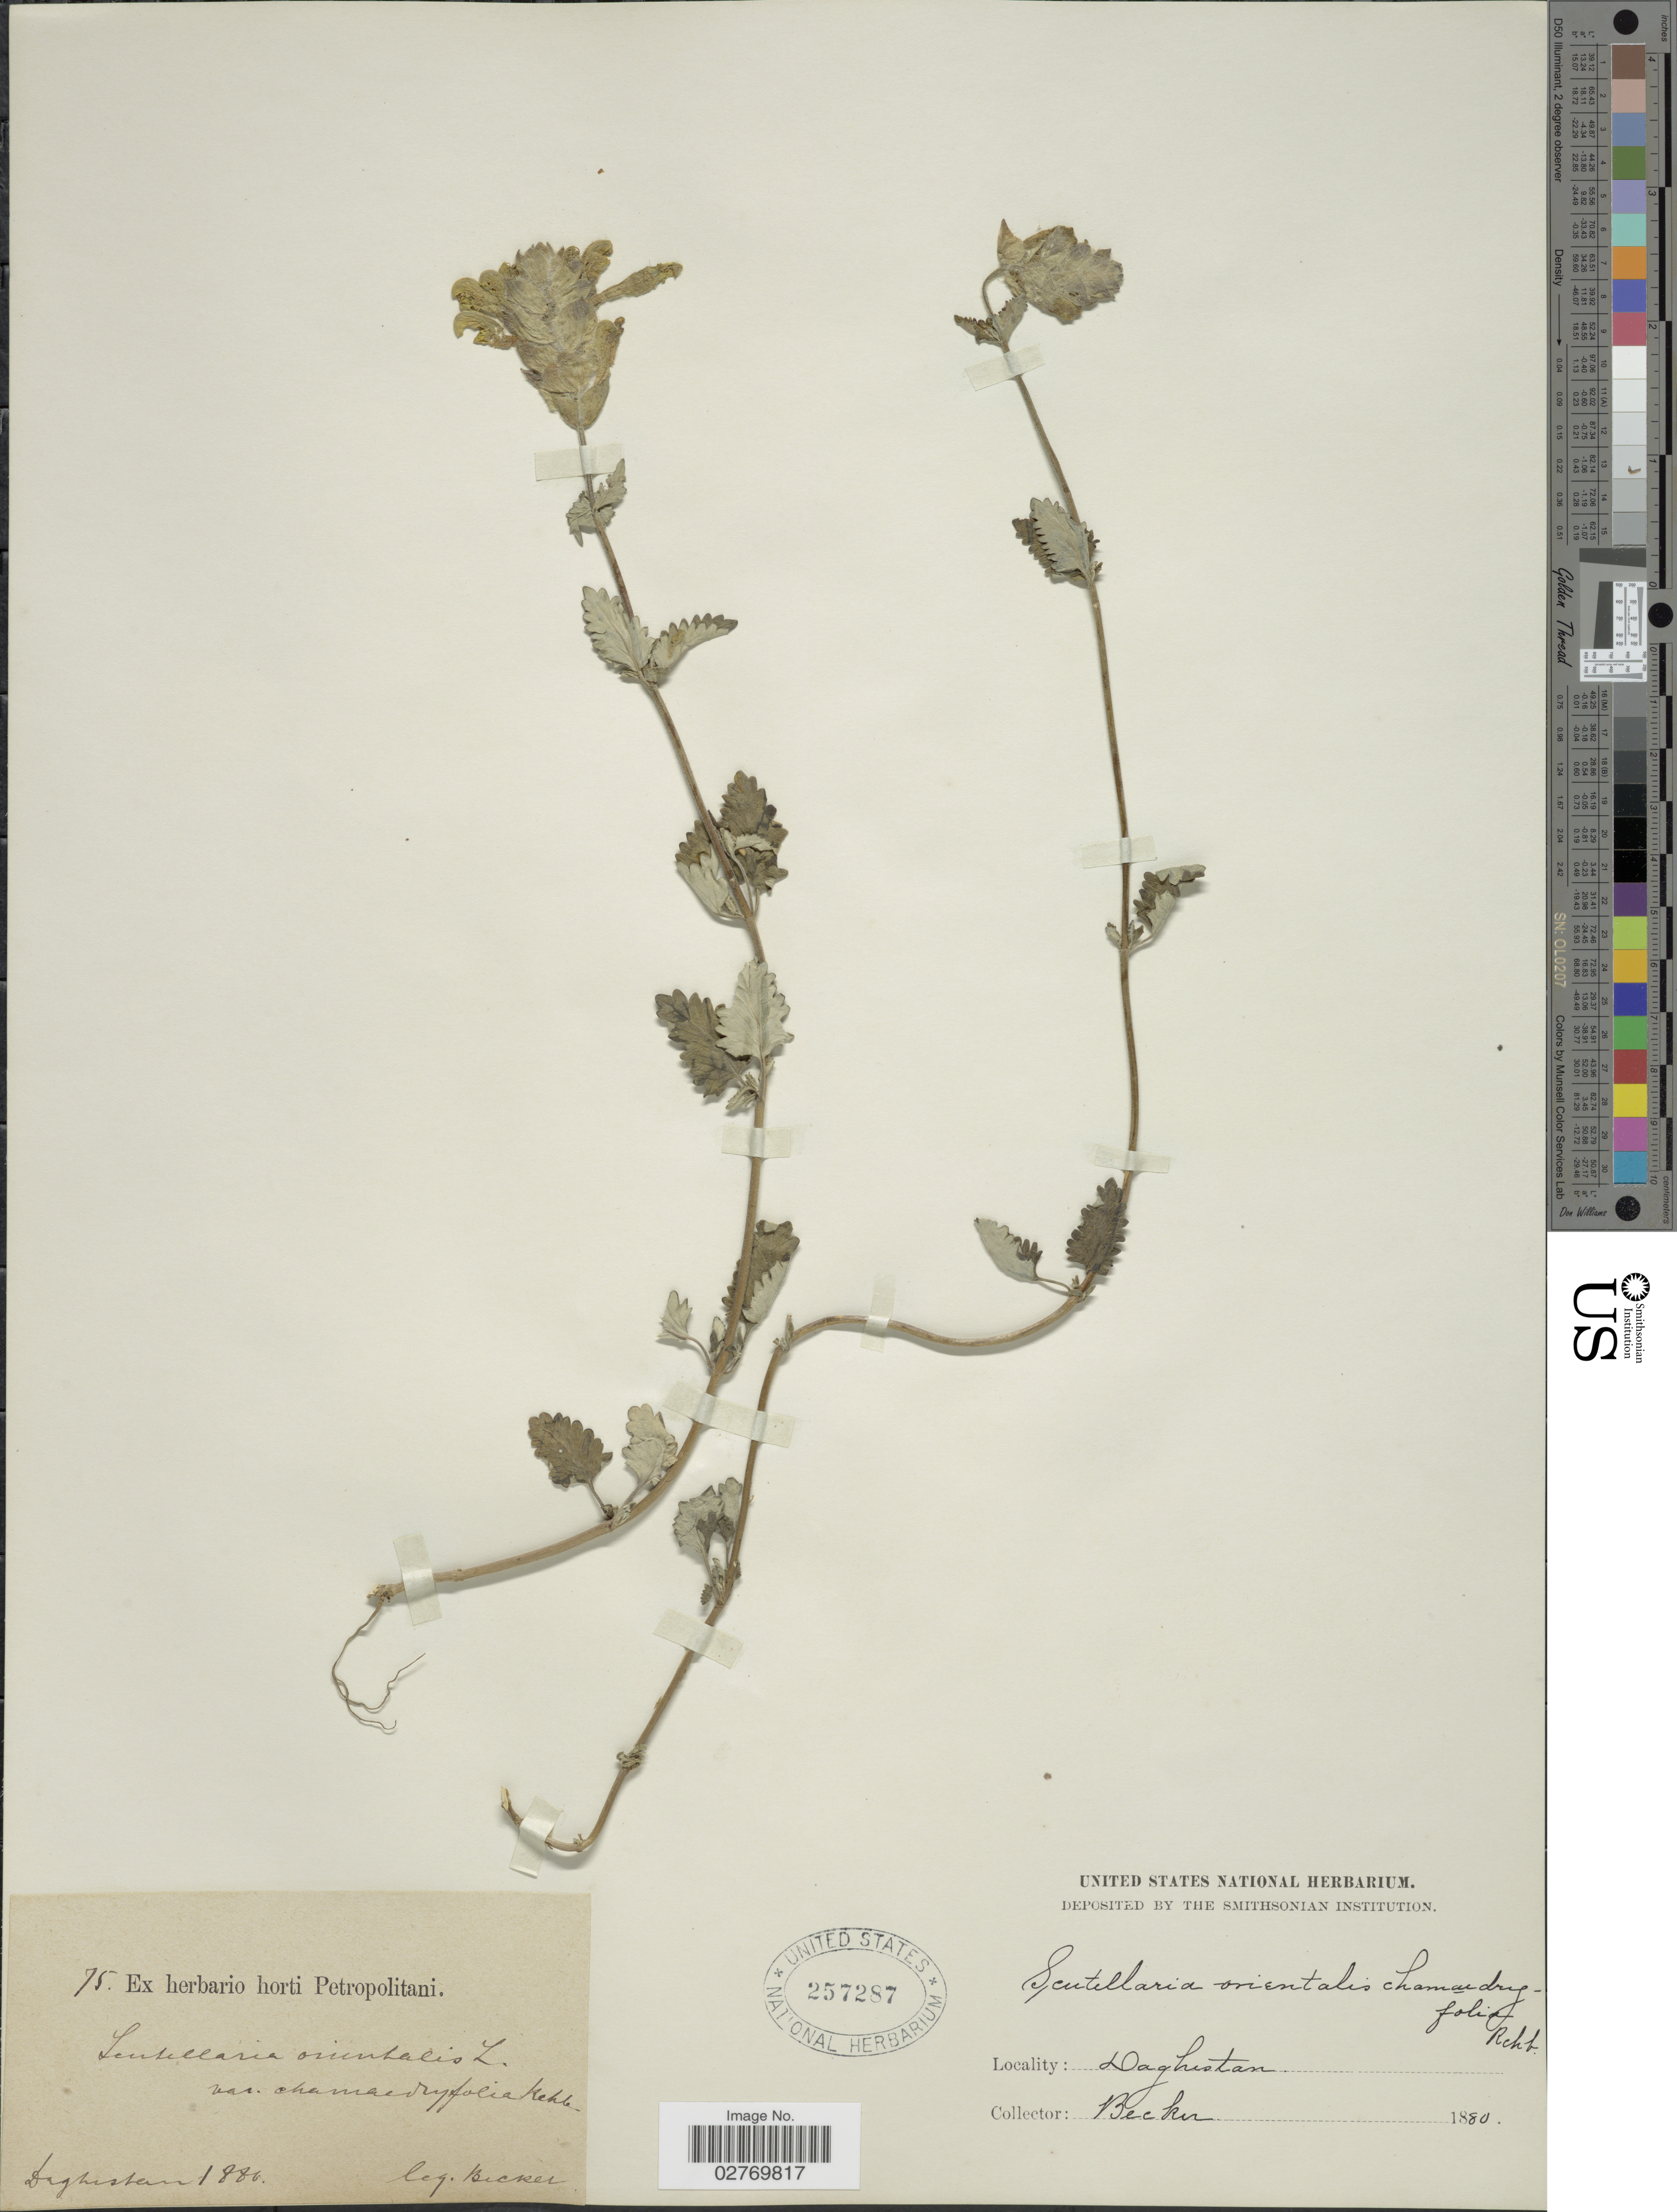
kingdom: Plantae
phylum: Tracheophyta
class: Magnoliopsida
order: Lamiales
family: Lamiaceae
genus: Scutellaria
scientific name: Scutellaria orientalis var. chamaedryfolia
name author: Rchb.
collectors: -. Becker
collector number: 75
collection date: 1880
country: Russian Federation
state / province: Dagestan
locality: Daghestan.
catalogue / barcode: US 257287